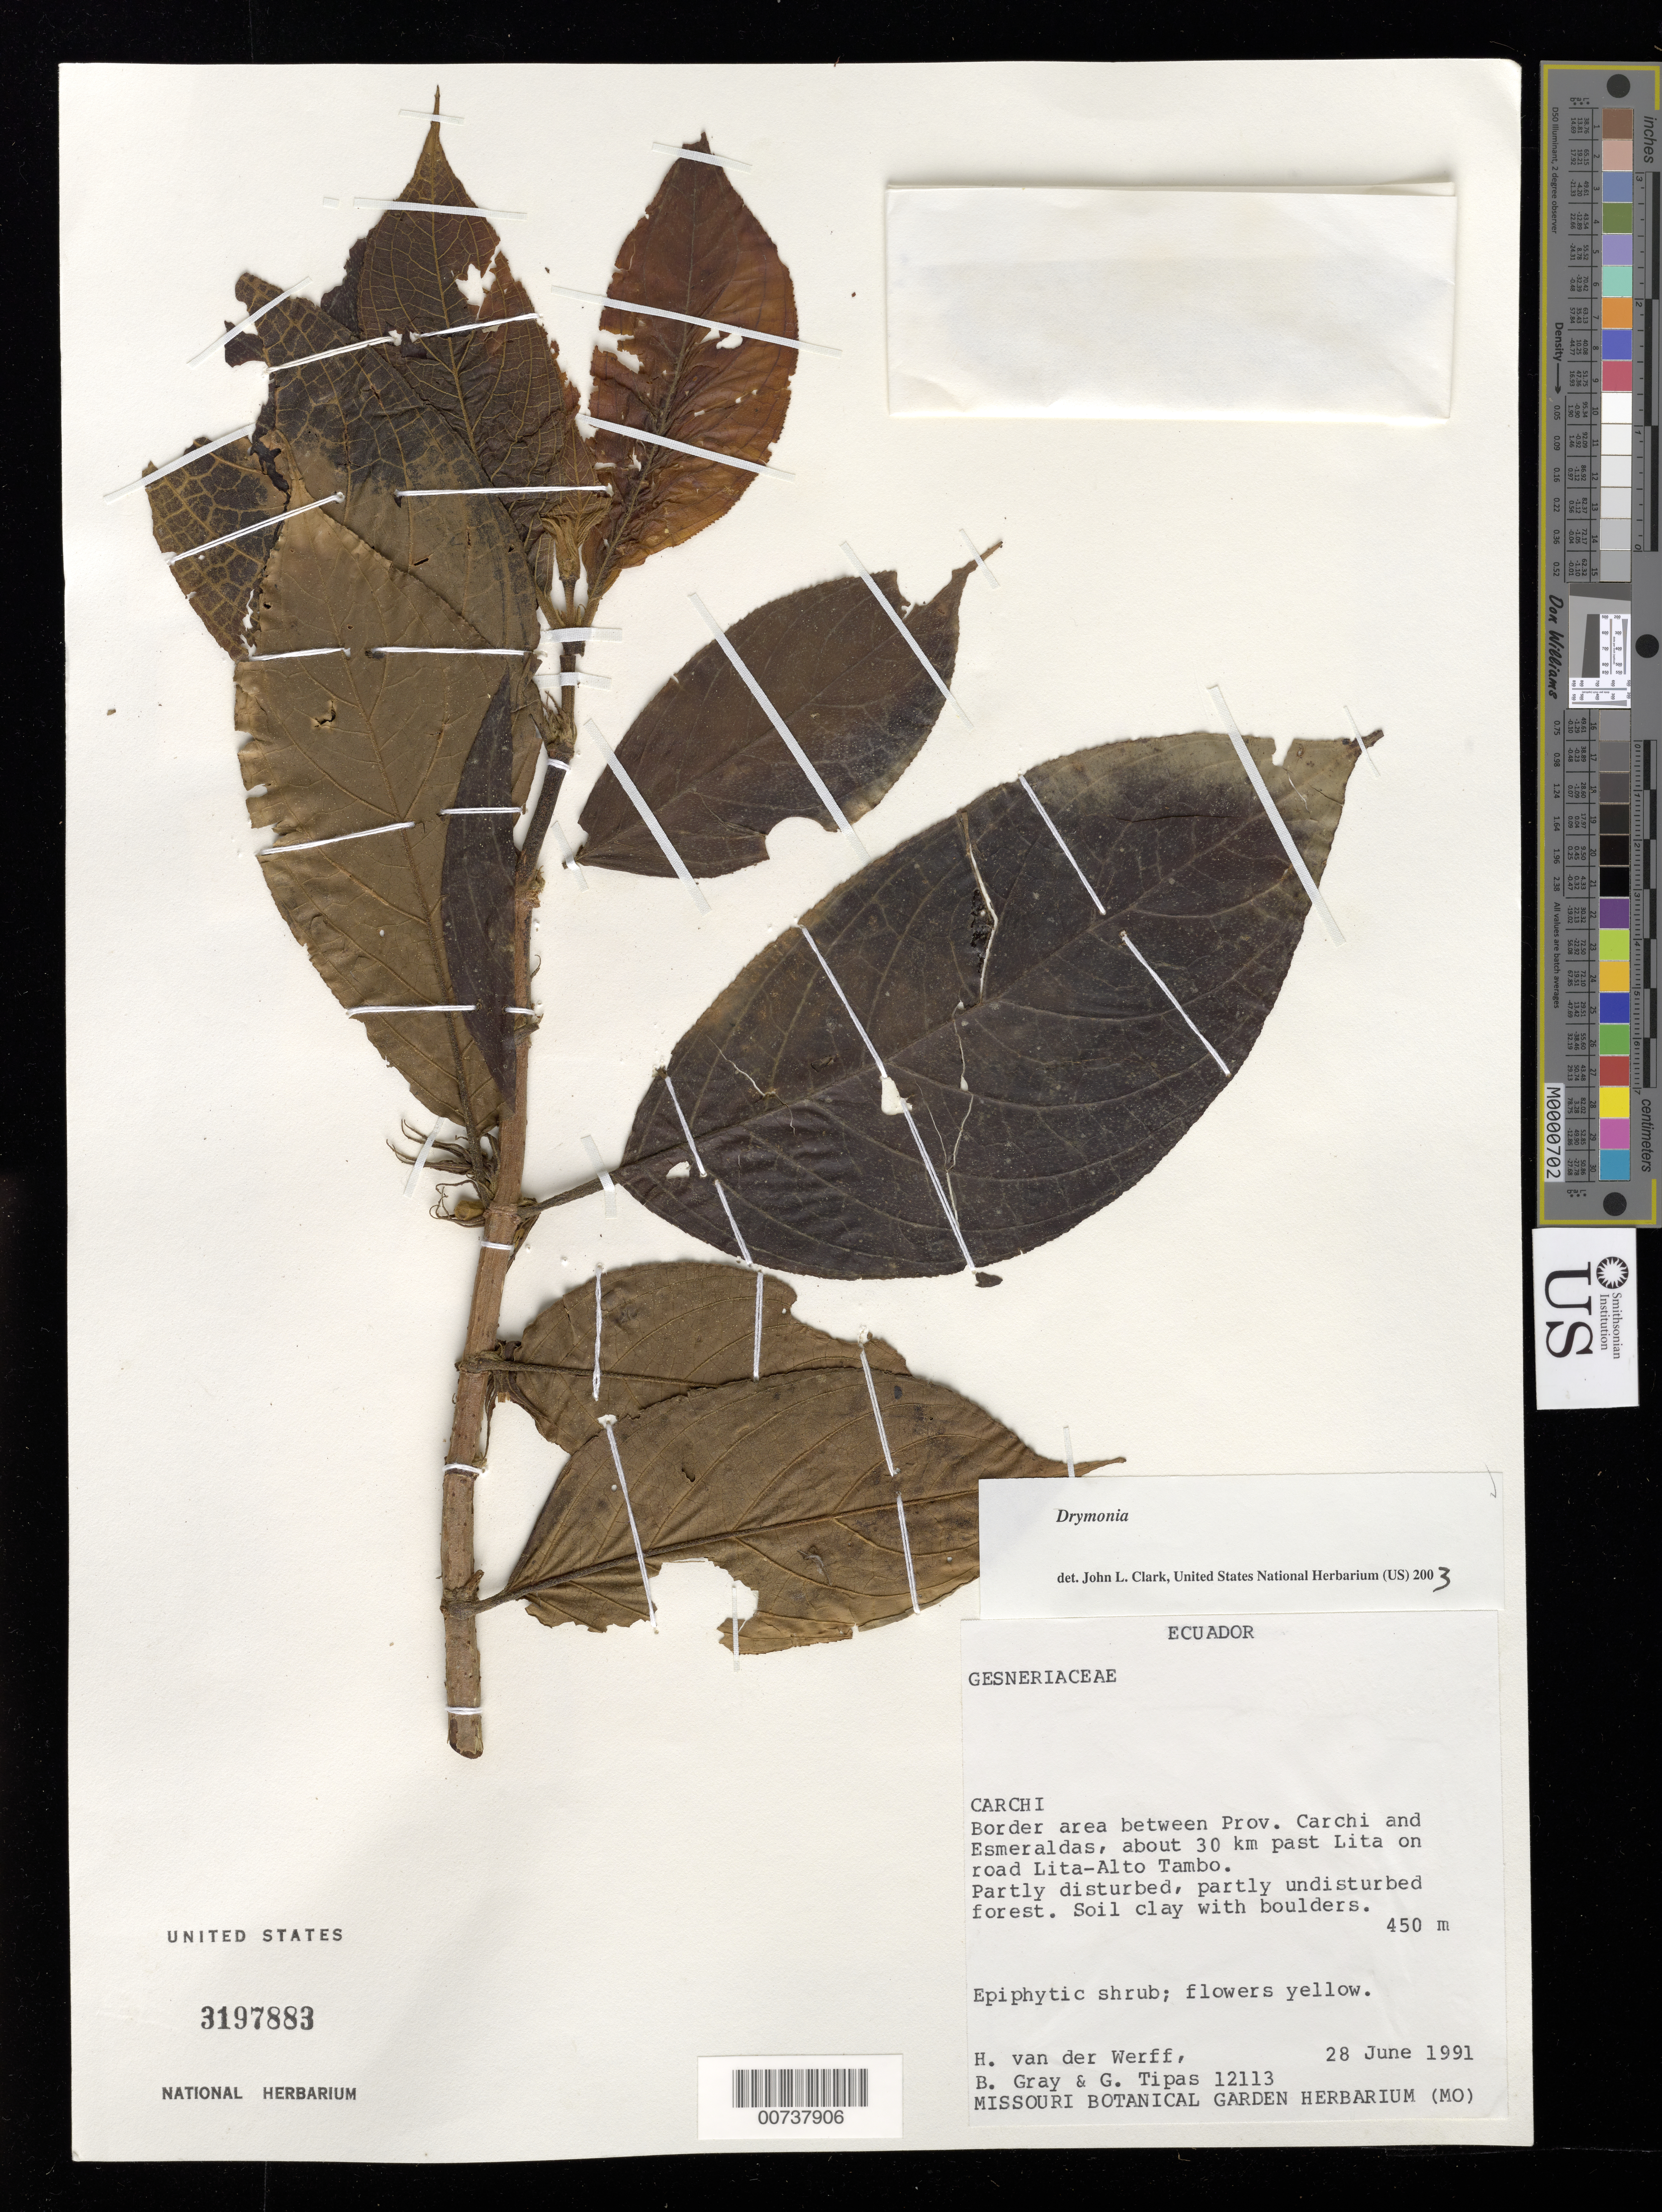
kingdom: Plantae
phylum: Tracheophyta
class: Magnoliopsida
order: Lamiales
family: Gesneriaceae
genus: Drymonia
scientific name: Drymonia longiflora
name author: J.L. Clark & Clavijo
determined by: Skog, Laurence E.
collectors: H. van der Werff, B. Gray & G. Tipas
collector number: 12113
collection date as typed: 28 Jun 1991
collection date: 1991-06-28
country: Ecuador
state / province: Carchi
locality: Border area between Prov. Carchi and Esmeraldas, about 30 km past Lita on road Lita - Alto Tambo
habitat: Partly disturbed, partly undisturbed forest; soil clay with boulders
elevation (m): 450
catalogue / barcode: US 3197883